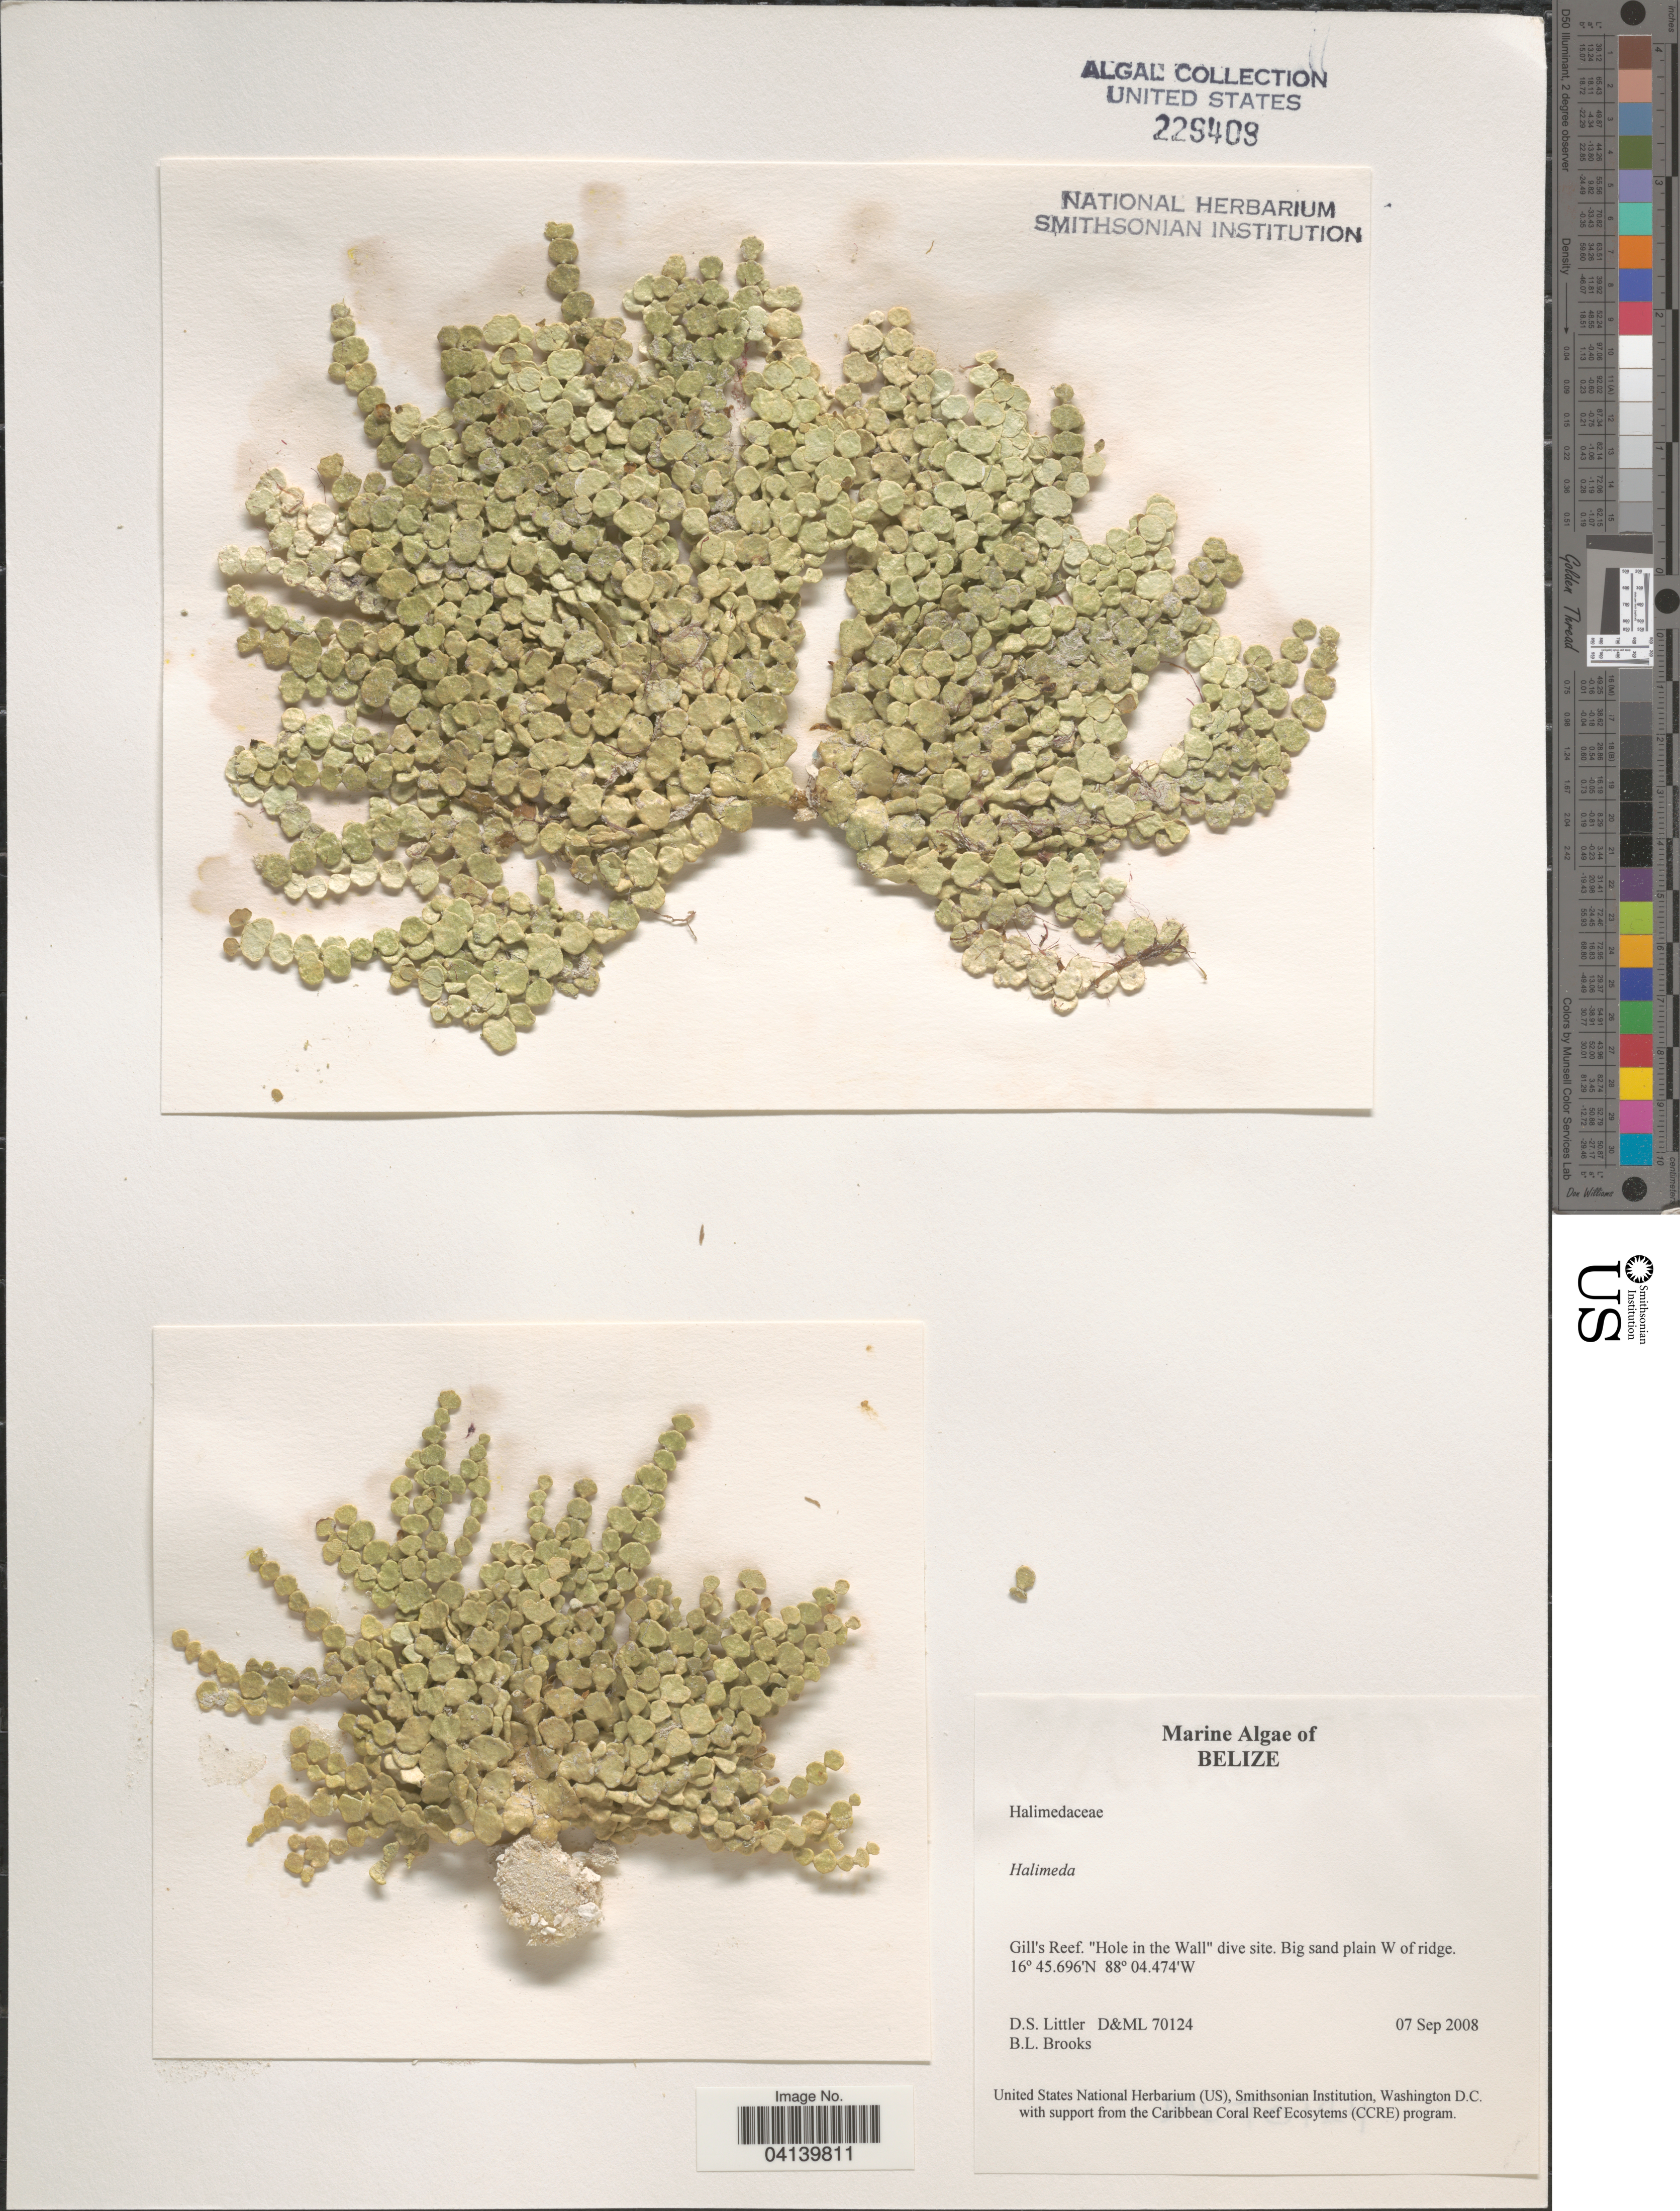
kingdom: Plantae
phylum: Chlorophyta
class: Ulvophyceae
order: Bryopsidales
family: Halimedaceae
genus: Halimeda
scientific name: Halimeda sp.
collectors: D. S. Littler & B. Brooks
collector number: D&ML 70124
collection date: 2008-09-07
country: Belize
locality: Gill's Reef. "Hole in the Wall" dive site. Big sand plain W of ridge.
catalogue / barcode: US 229409